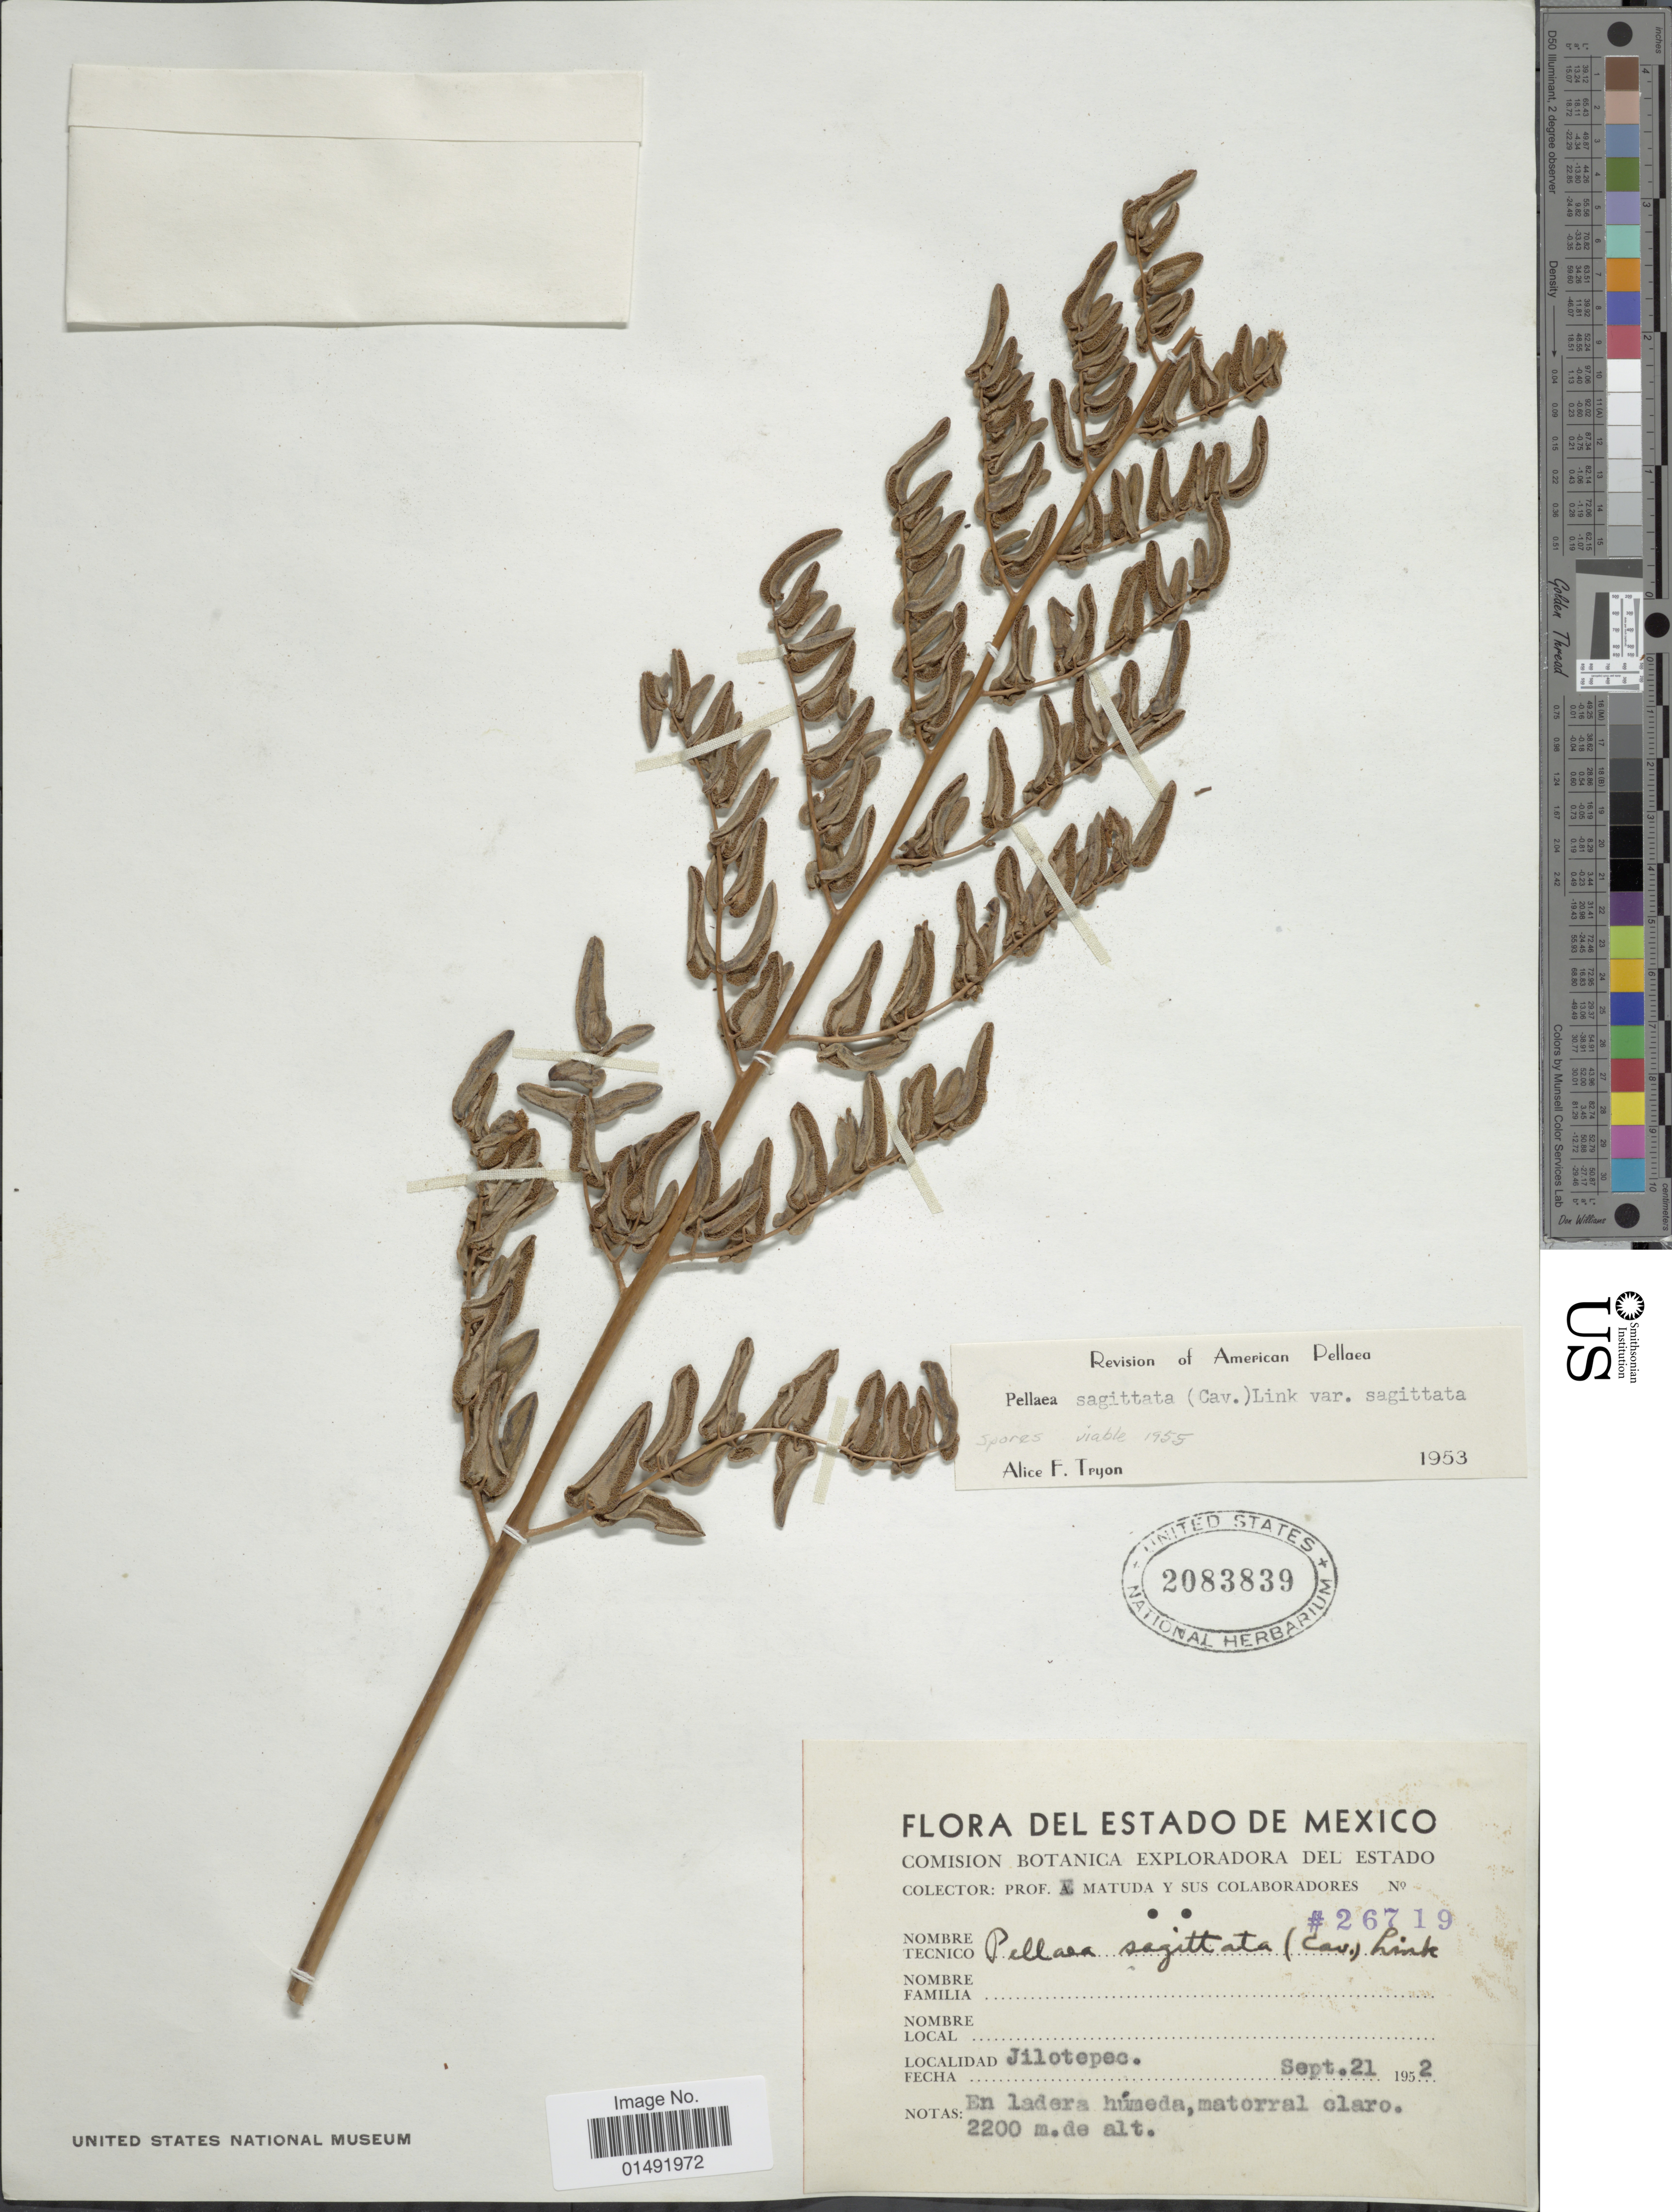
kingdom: Plantae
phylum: Tracheophyta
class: Polypodiopsida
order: Polypodiales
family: Pteridaceae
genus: Pellaea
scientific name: Pellaea sagittata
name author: (Cav.) Link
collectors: E. Matuda & et al.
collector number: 26719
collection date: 1952-09-21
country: Mexico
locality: Jilotepec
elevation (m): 2200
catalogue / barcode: US 2083839